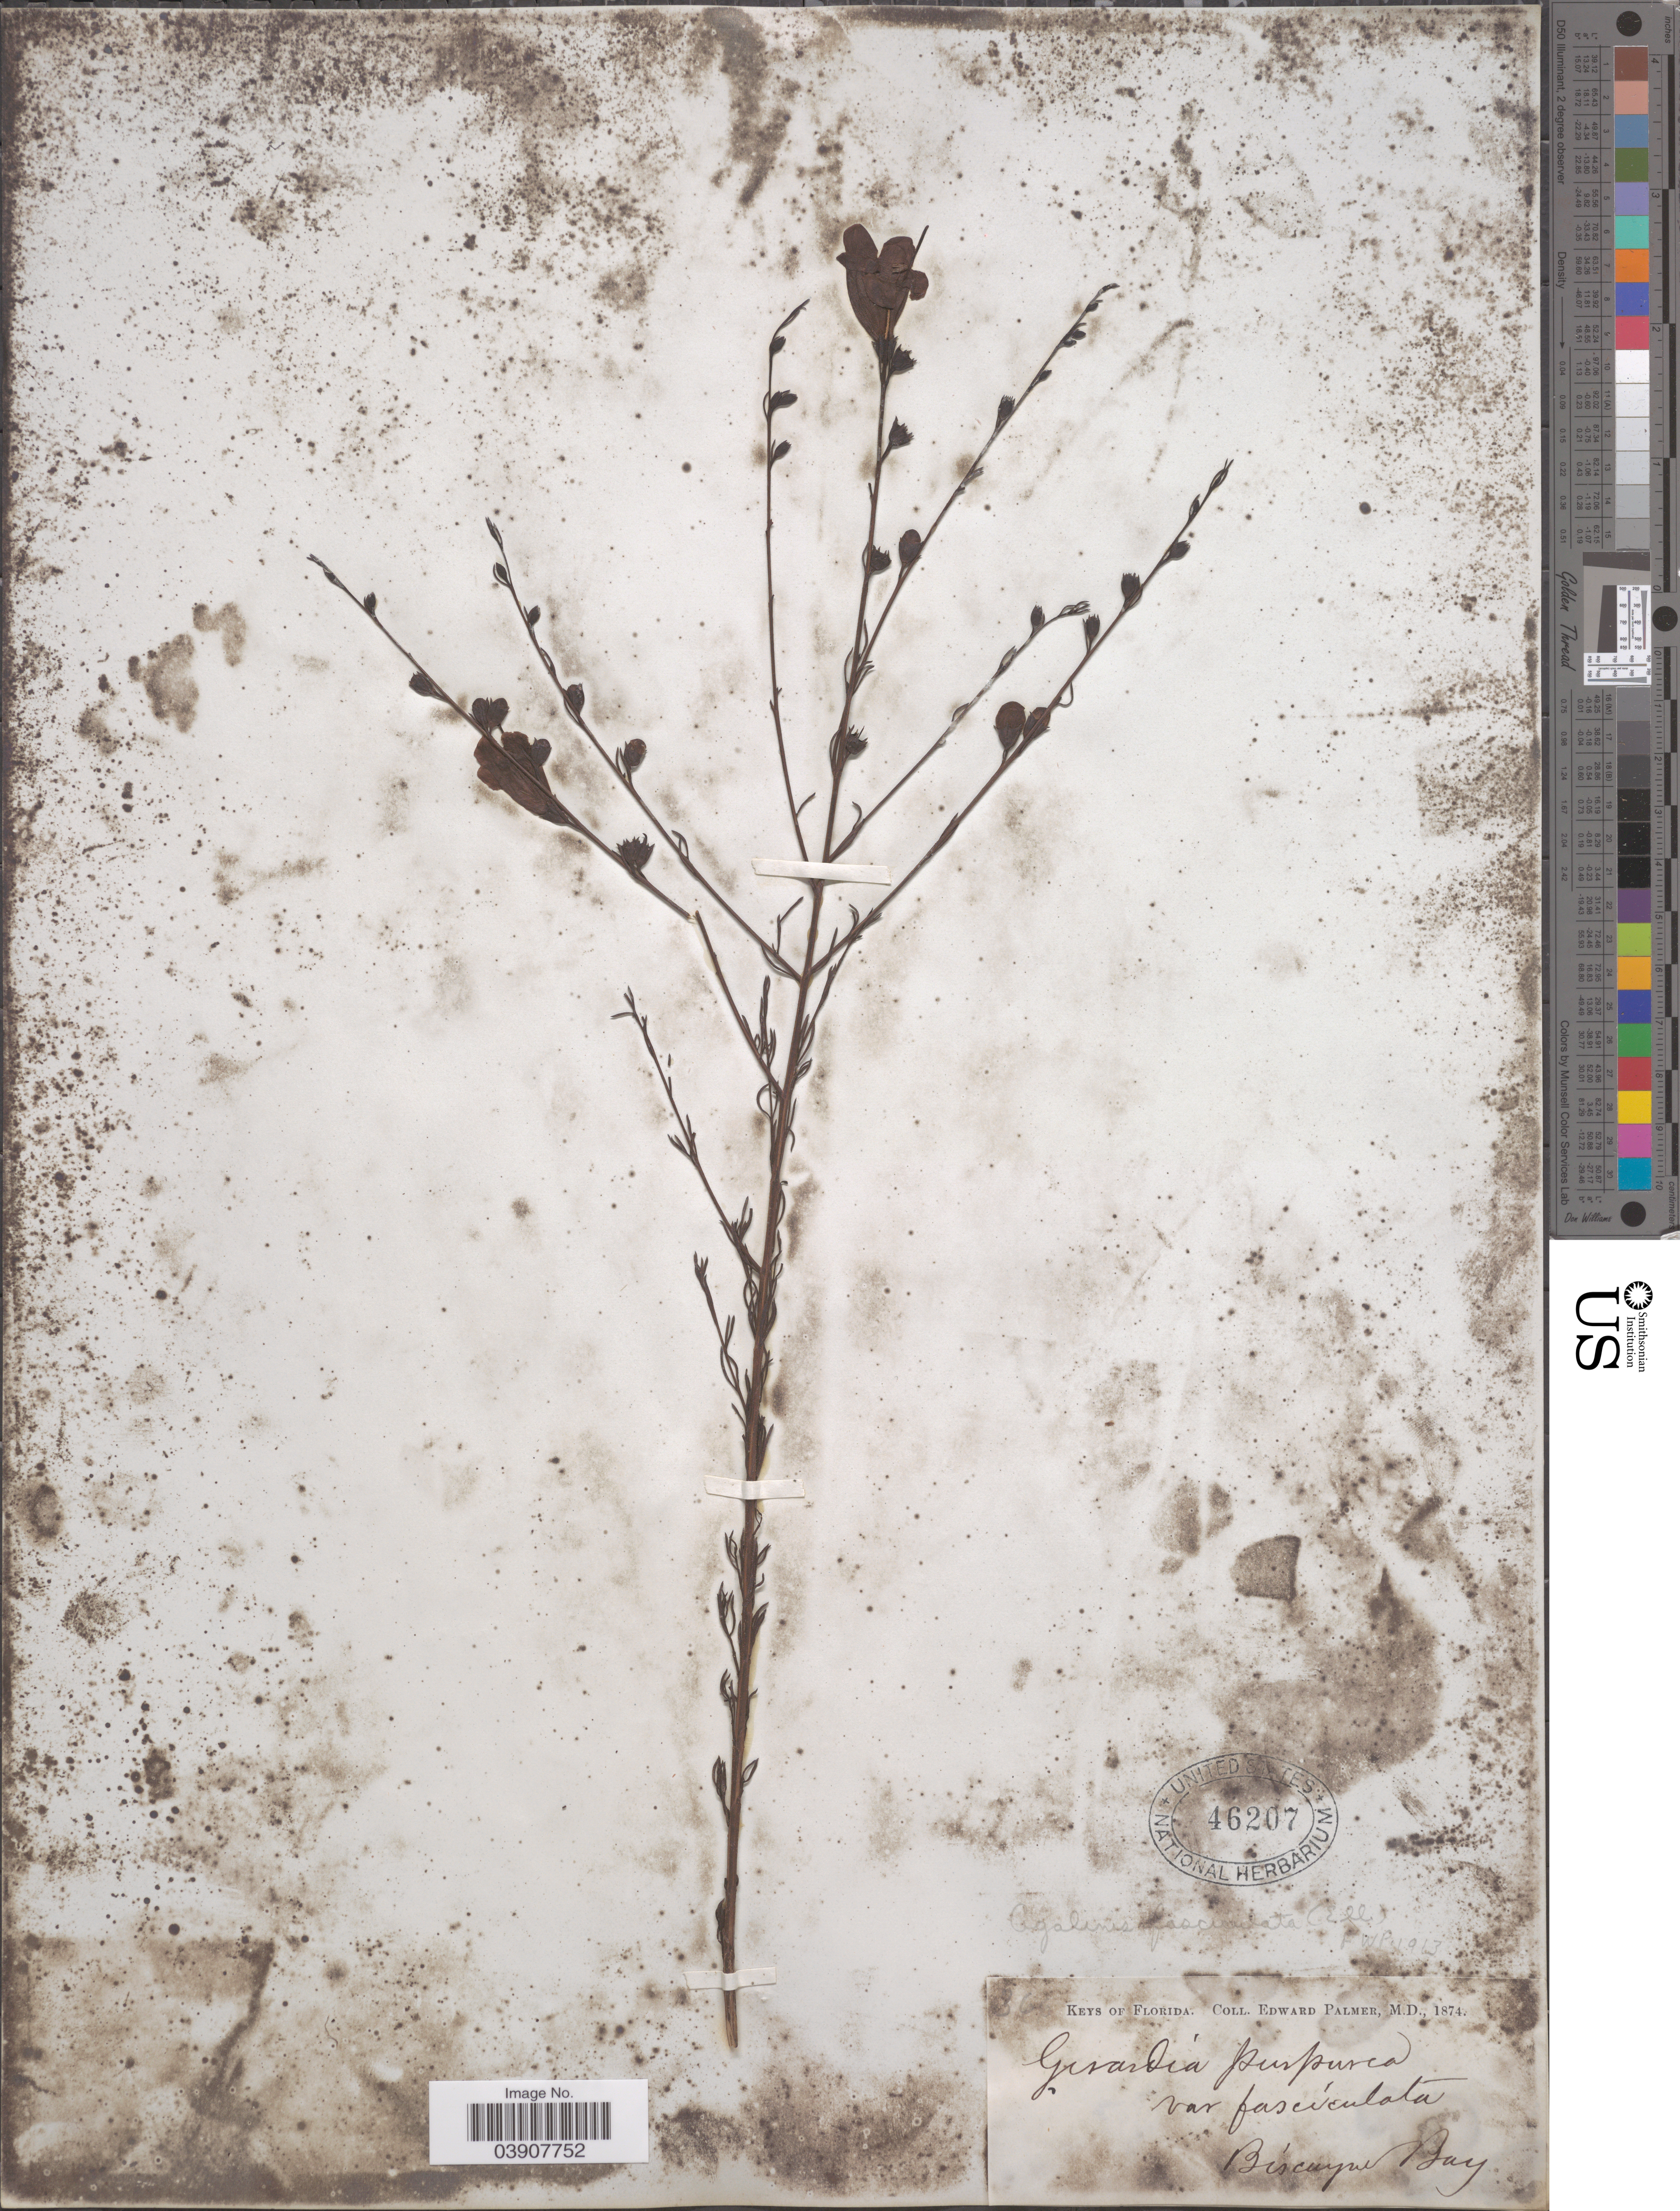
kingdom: Plantae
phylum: Tracheophyta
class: Magnoliopsida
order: Lamiales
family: Orobanchaceae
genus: Agalinis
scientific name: Agalinis fasciculata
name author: (Elliott) Raf.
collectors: E. Palmer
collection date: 1874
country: United States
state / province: Florida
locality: Keys of Florida. Biscayne Bay.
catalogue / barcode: US 46207